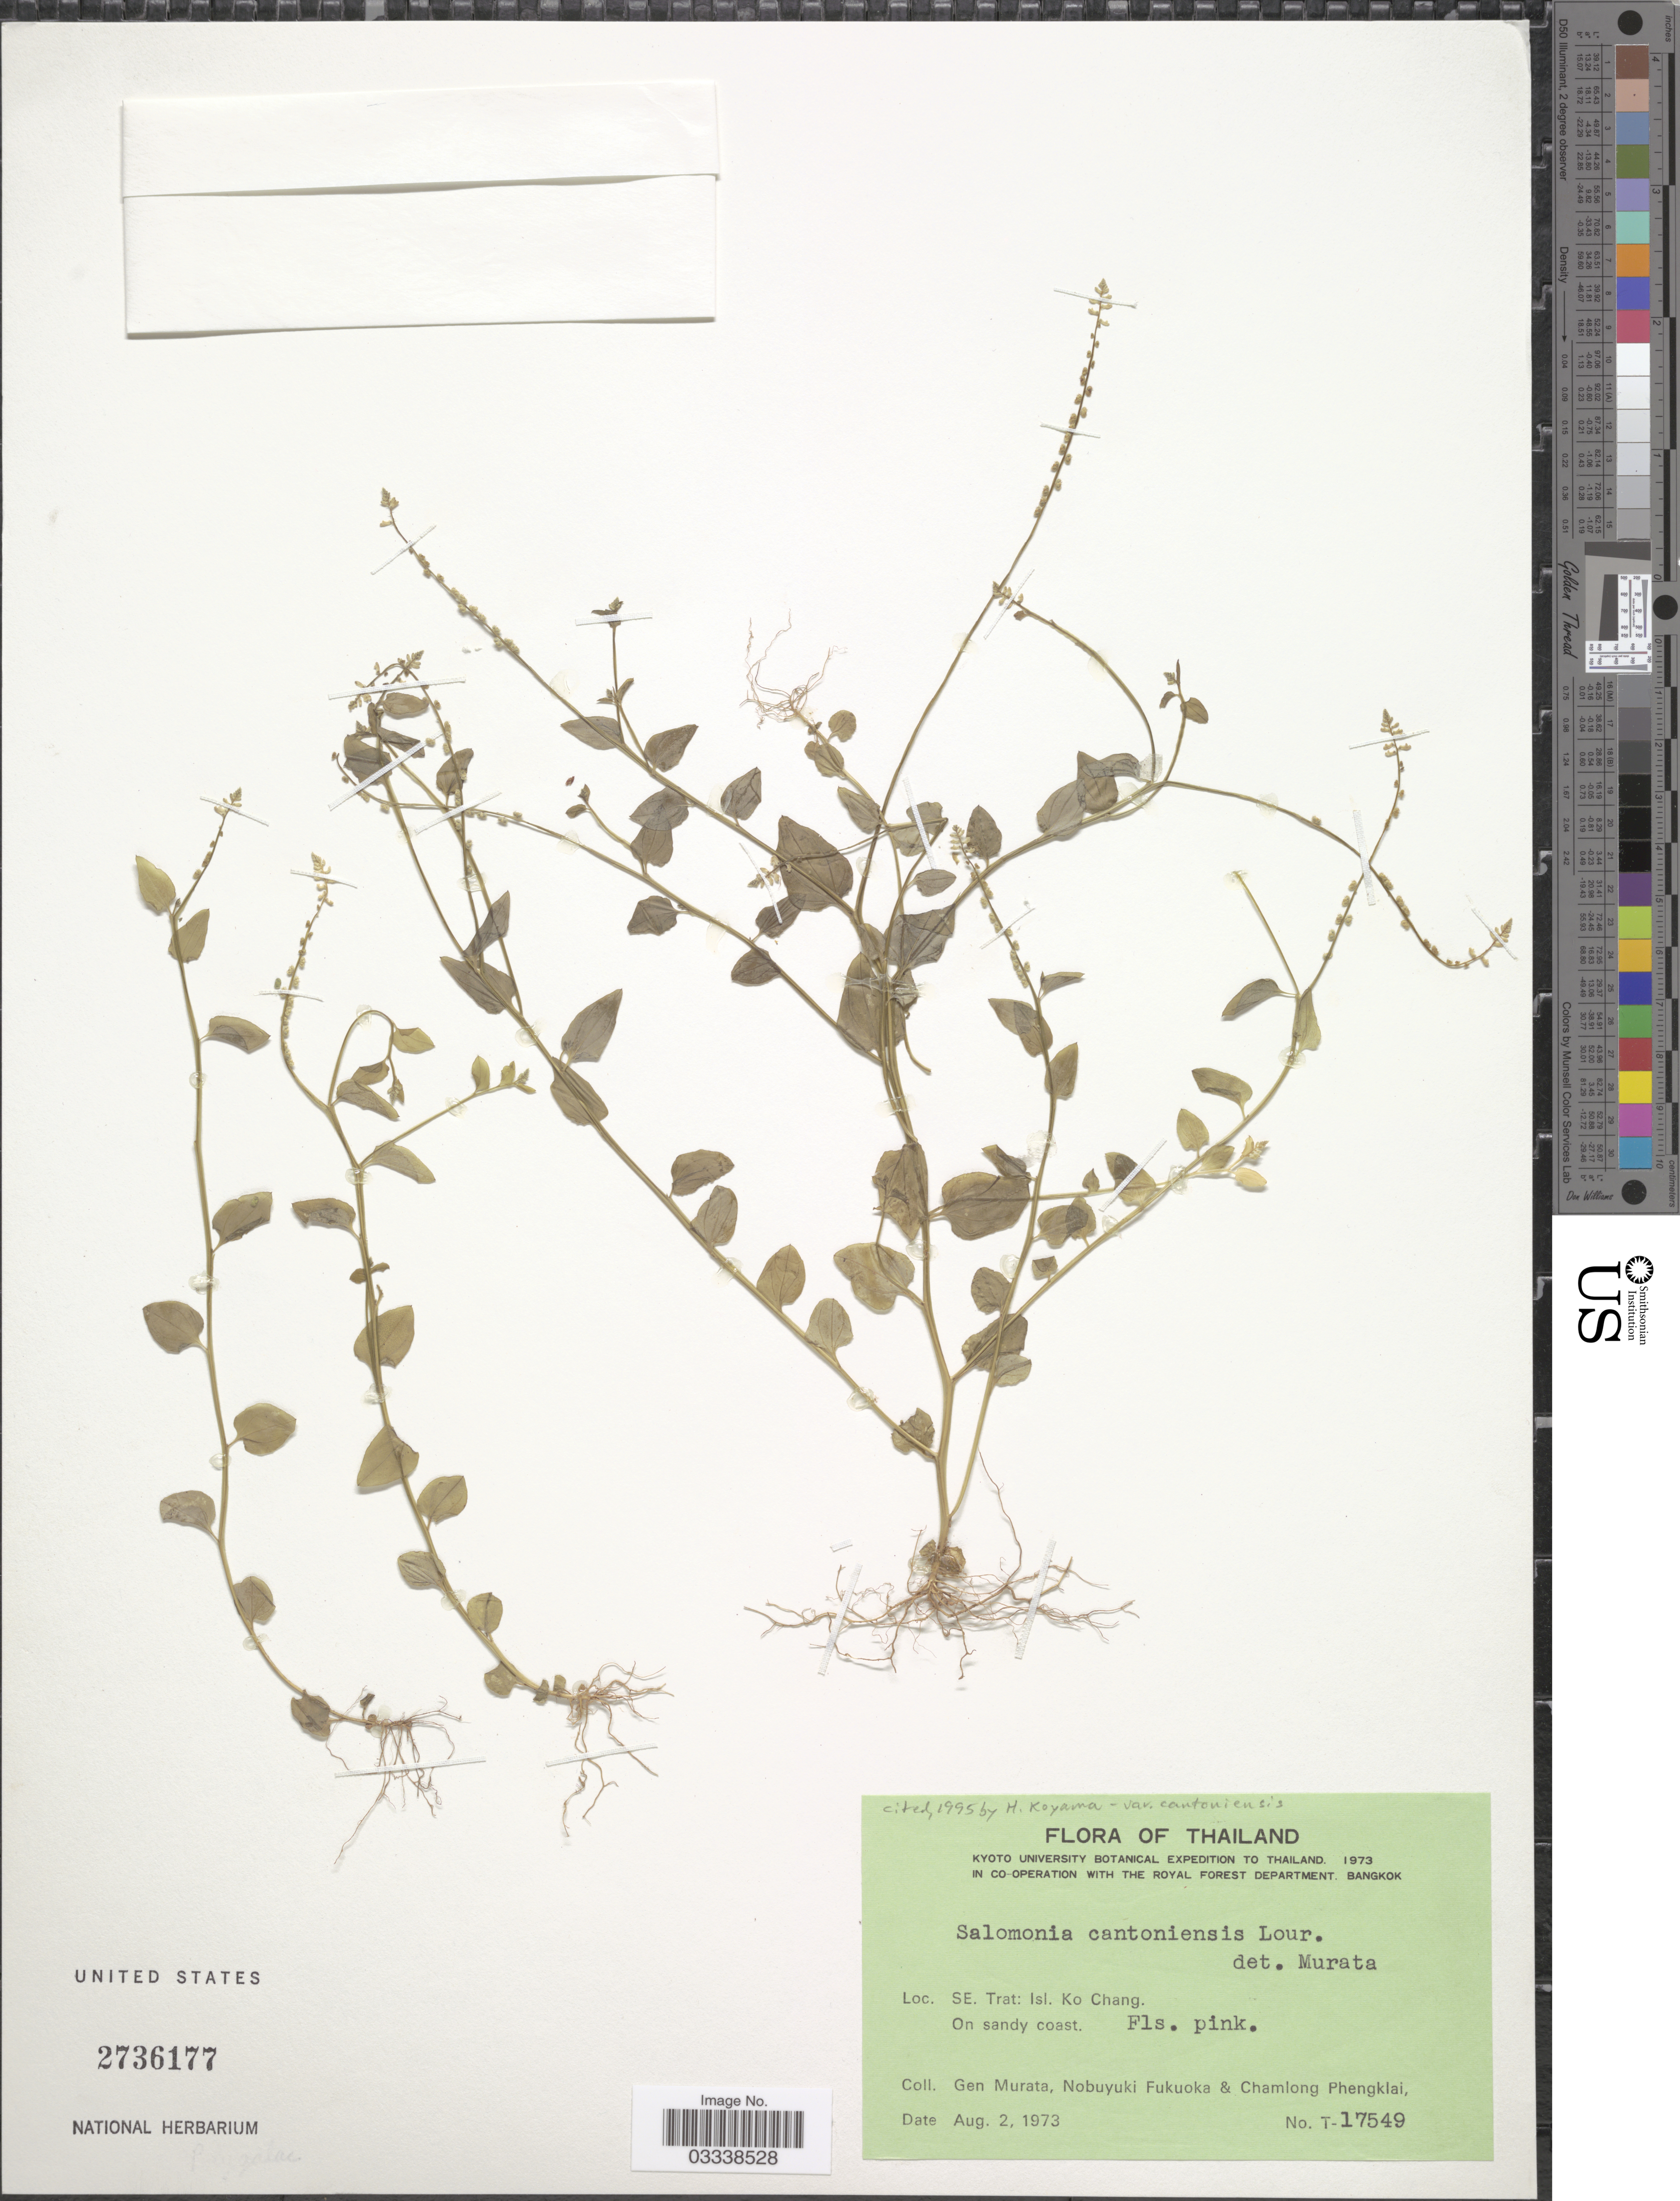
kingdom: Plantae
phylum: Tracheophyta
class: Magnoliopsida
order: Fabales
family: Polygalaceae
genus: Salomonia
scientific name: Salomonia cantoniensis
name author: Lour.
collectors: G. Murata, N. Fukuoka & C. Phengklai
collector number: T-17549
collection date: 1973-08-02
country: Thailand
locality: SE. Trat: Isl. Ko Chang.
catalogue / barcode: US 2736177